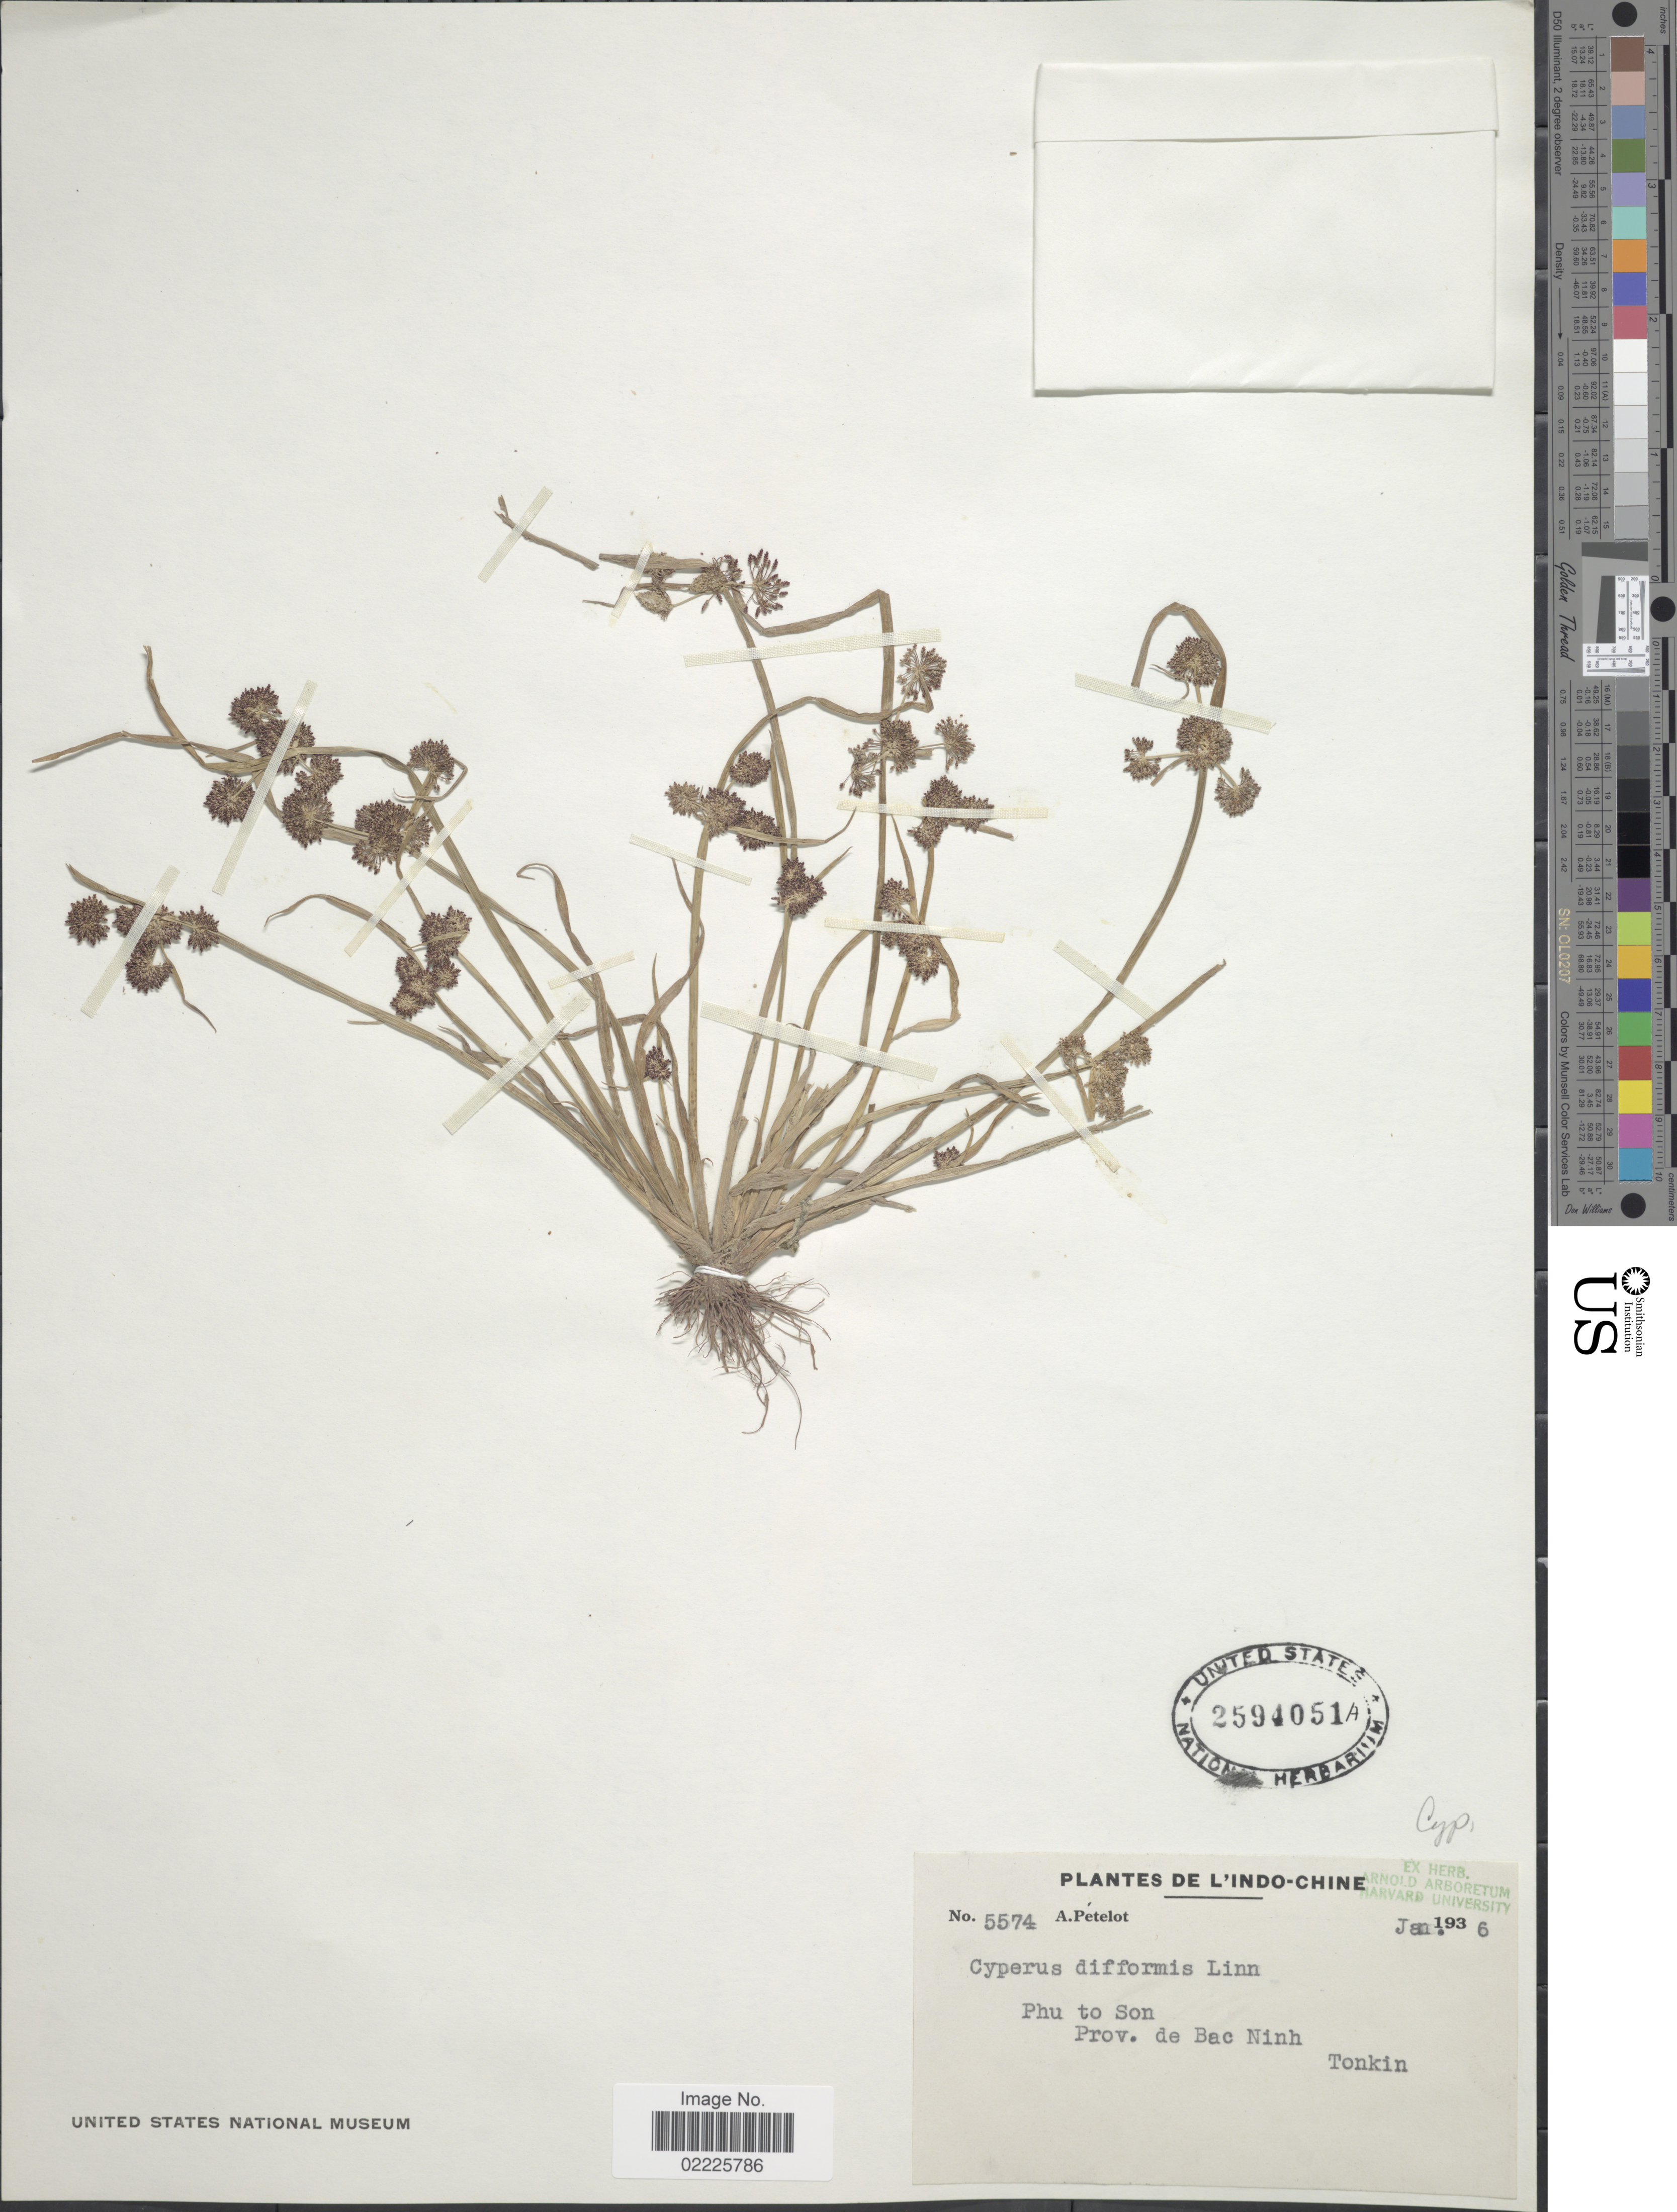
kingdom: Plantae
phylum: Tracheophyta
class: Liliopsida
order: Poales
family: Cyperaceae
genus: Cyperus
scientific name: Cyperus difformis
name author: L.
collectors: A. Petelot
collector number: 5574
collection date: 1936-01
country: Vietnam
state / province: Bac Ninh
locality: Phu to Son. L'Indo-Chine, Tonkin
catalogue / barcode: US 2594051A